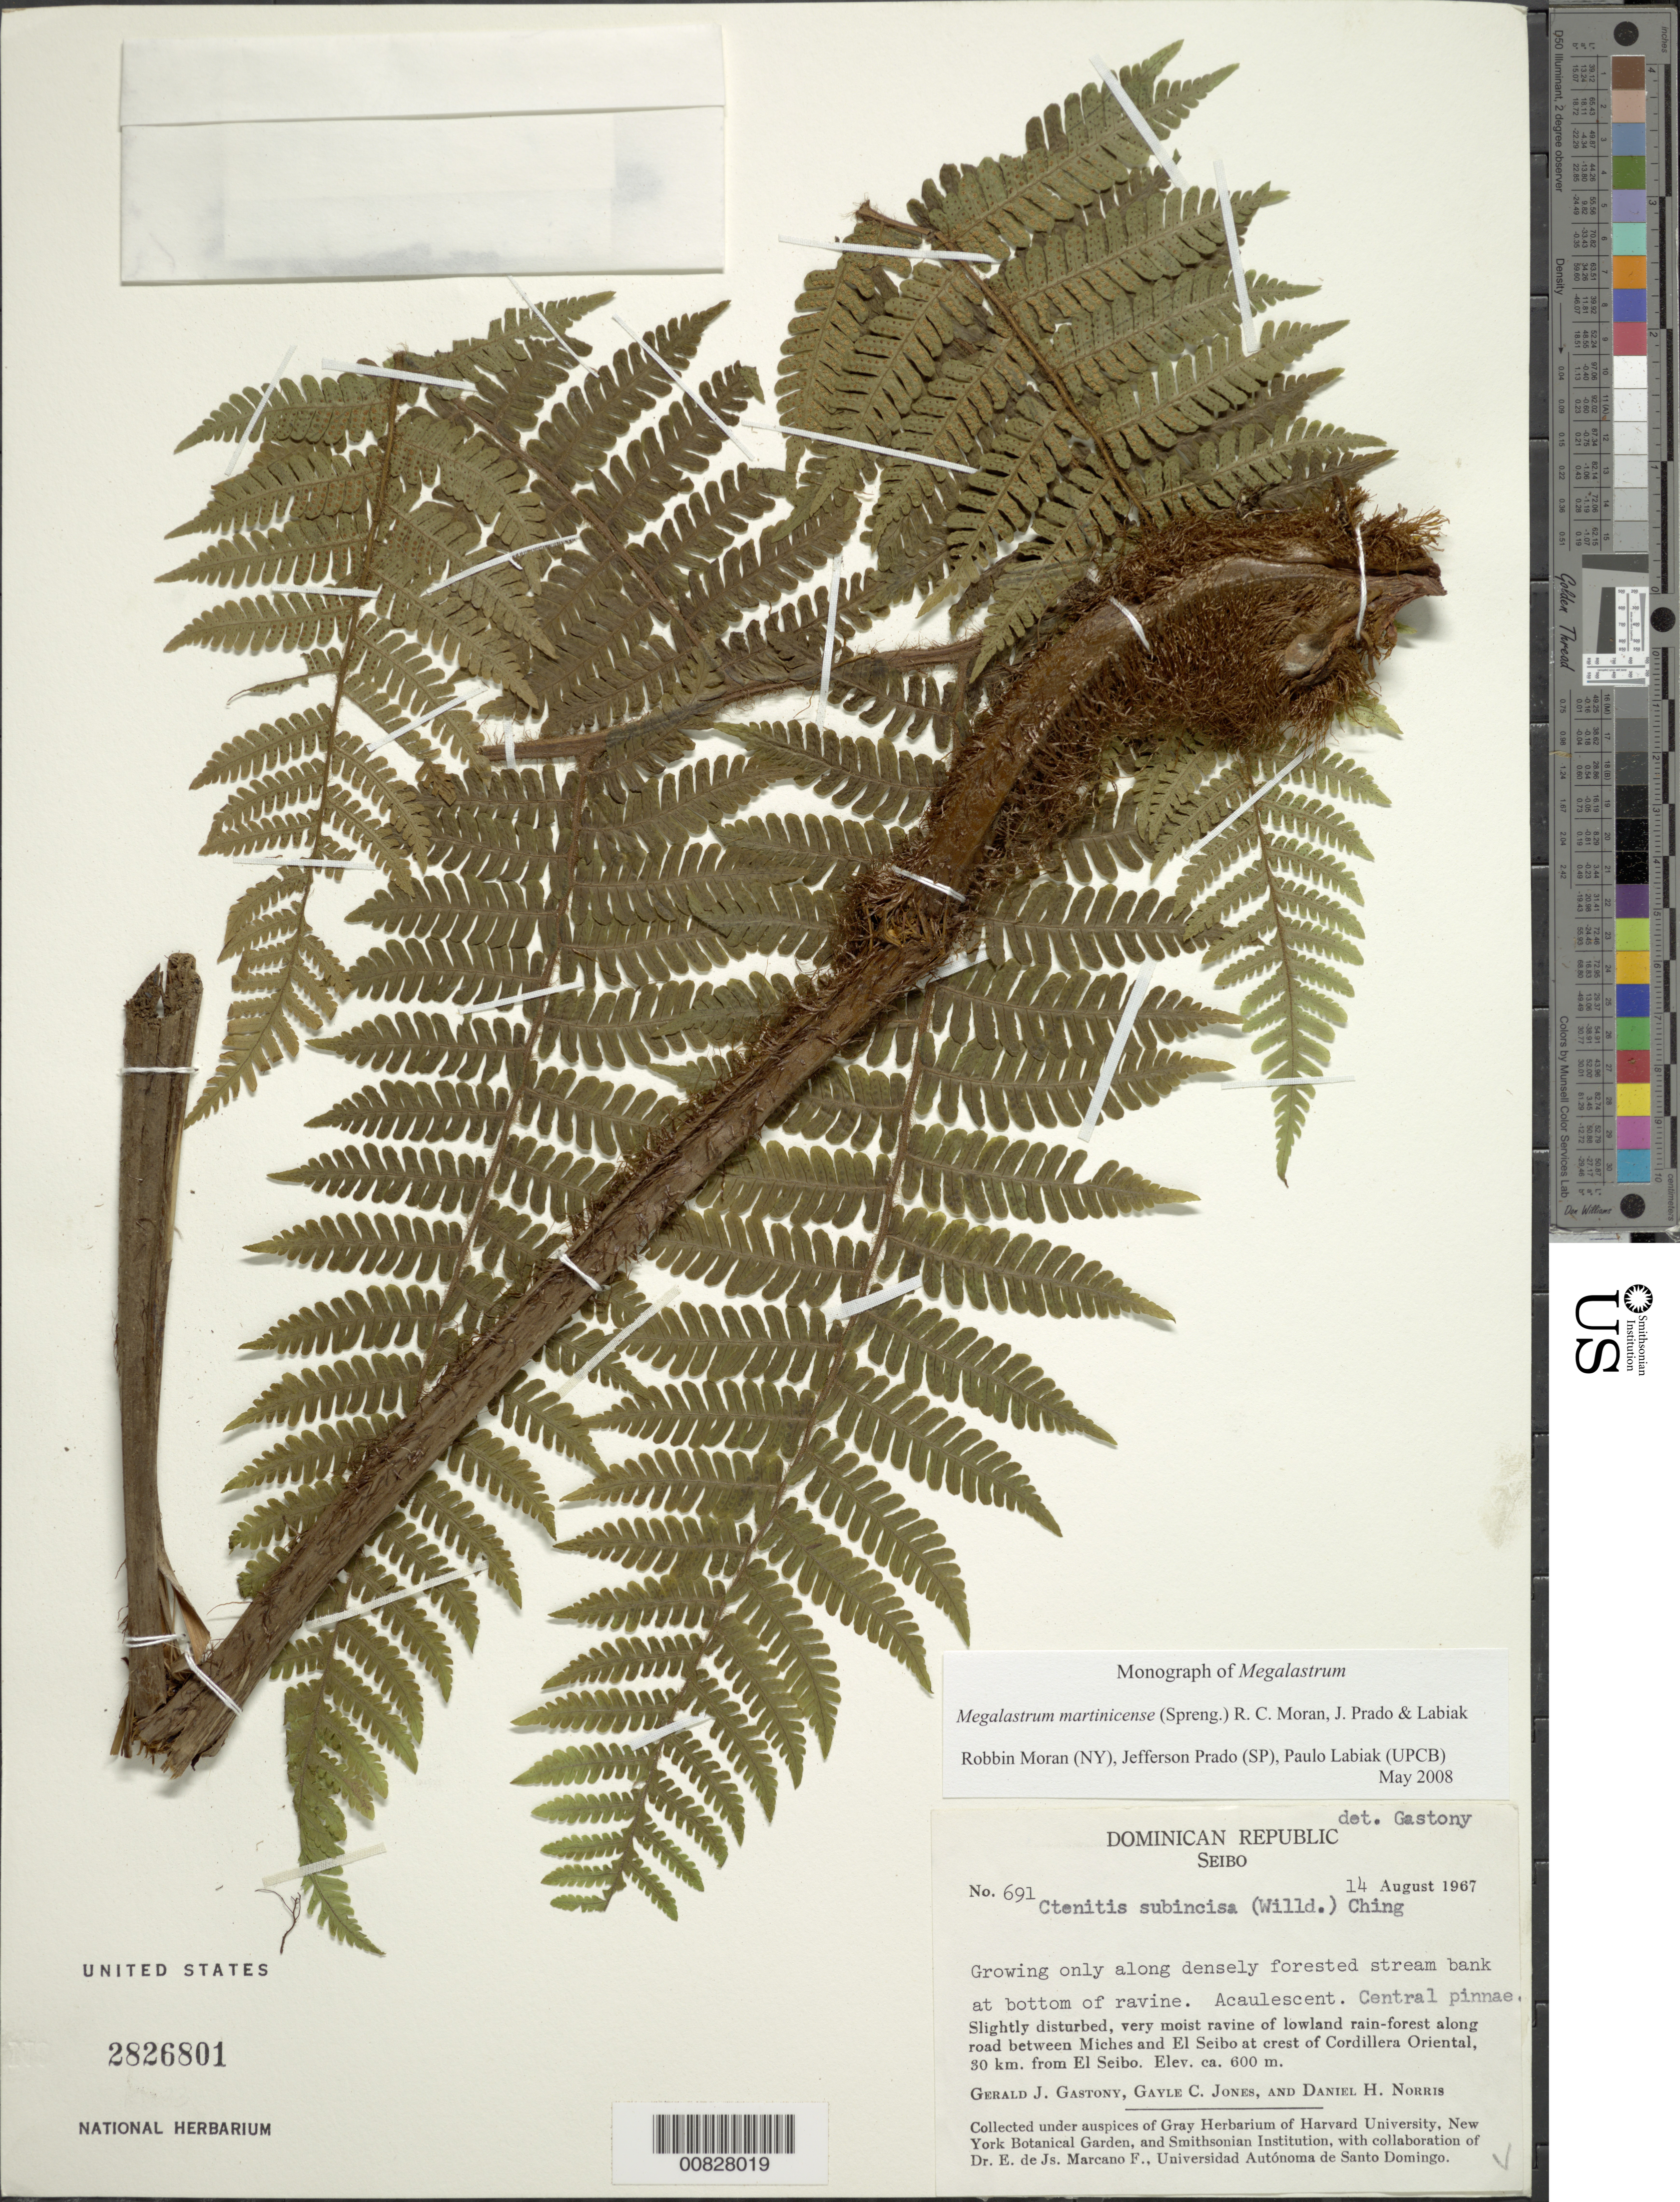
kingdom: Plantae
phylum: Tracheophyta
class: Polypodiopsida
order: Polypodiales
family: Dryopteridaceae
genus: Megalastrum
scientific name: Megalastrum martinicense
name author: (Spreng.) R.C. Moran et al.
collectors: G. Gastony, G. C. Jones & D. H. Norris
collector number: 691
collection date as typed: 14 Aug 1967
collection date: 1967-08-14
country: Dominican Republic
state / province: El Seibo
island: Hispaniola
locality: Miches to El Seibo road, Cordillera Oriental, 30 km from El Seibo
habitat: Slightly disturbed, very moist ravine, lowland rainforest; growing only along dense forested stream bank at bottom of ravine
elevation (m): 600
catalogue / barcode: US 2826801